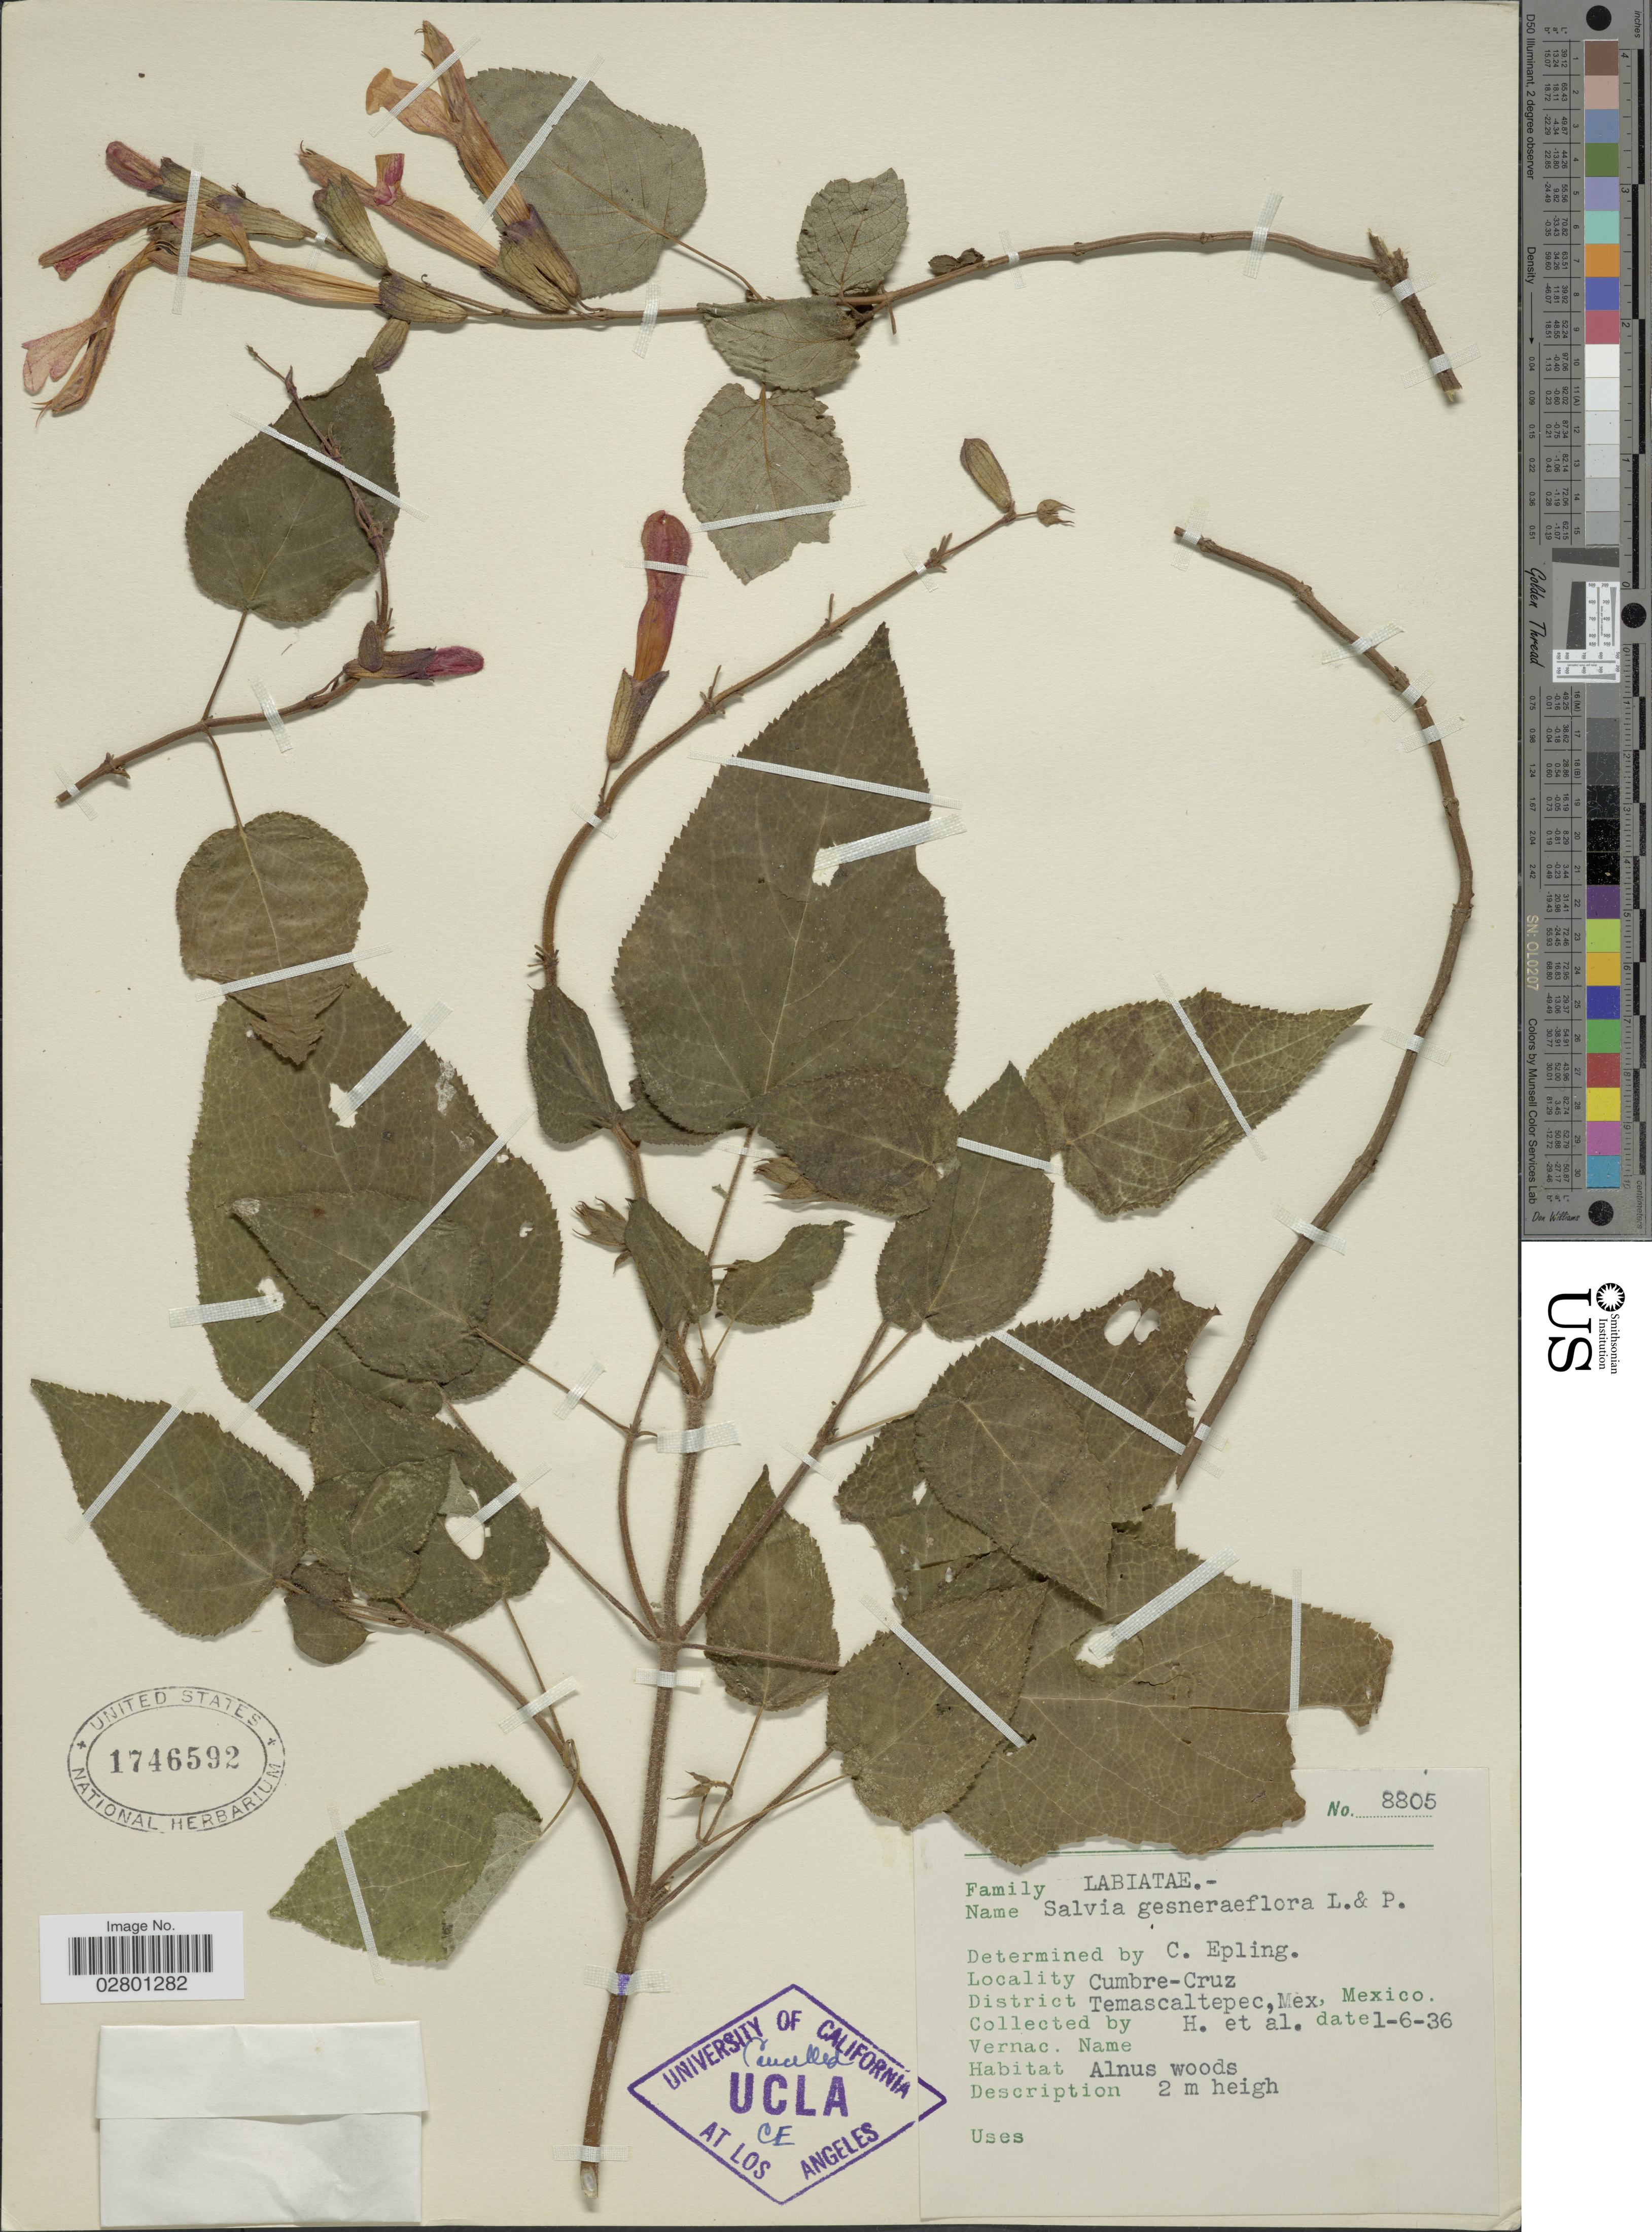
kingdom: Plantae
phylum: Tracheophyta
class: Magnoliopsida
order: Lamiales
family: Lamiaceae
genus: Salvia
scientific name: Salvia gesneriiflora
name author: Lindl. & Paxton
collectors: G. B. Hinton & et al.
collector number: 8805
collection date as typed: Transcribed d/m/y: 1/6/36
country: Mexico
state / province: Michoacán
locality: Cumbre-Cruz, District Temascaltepec.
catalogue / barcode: US 1746592